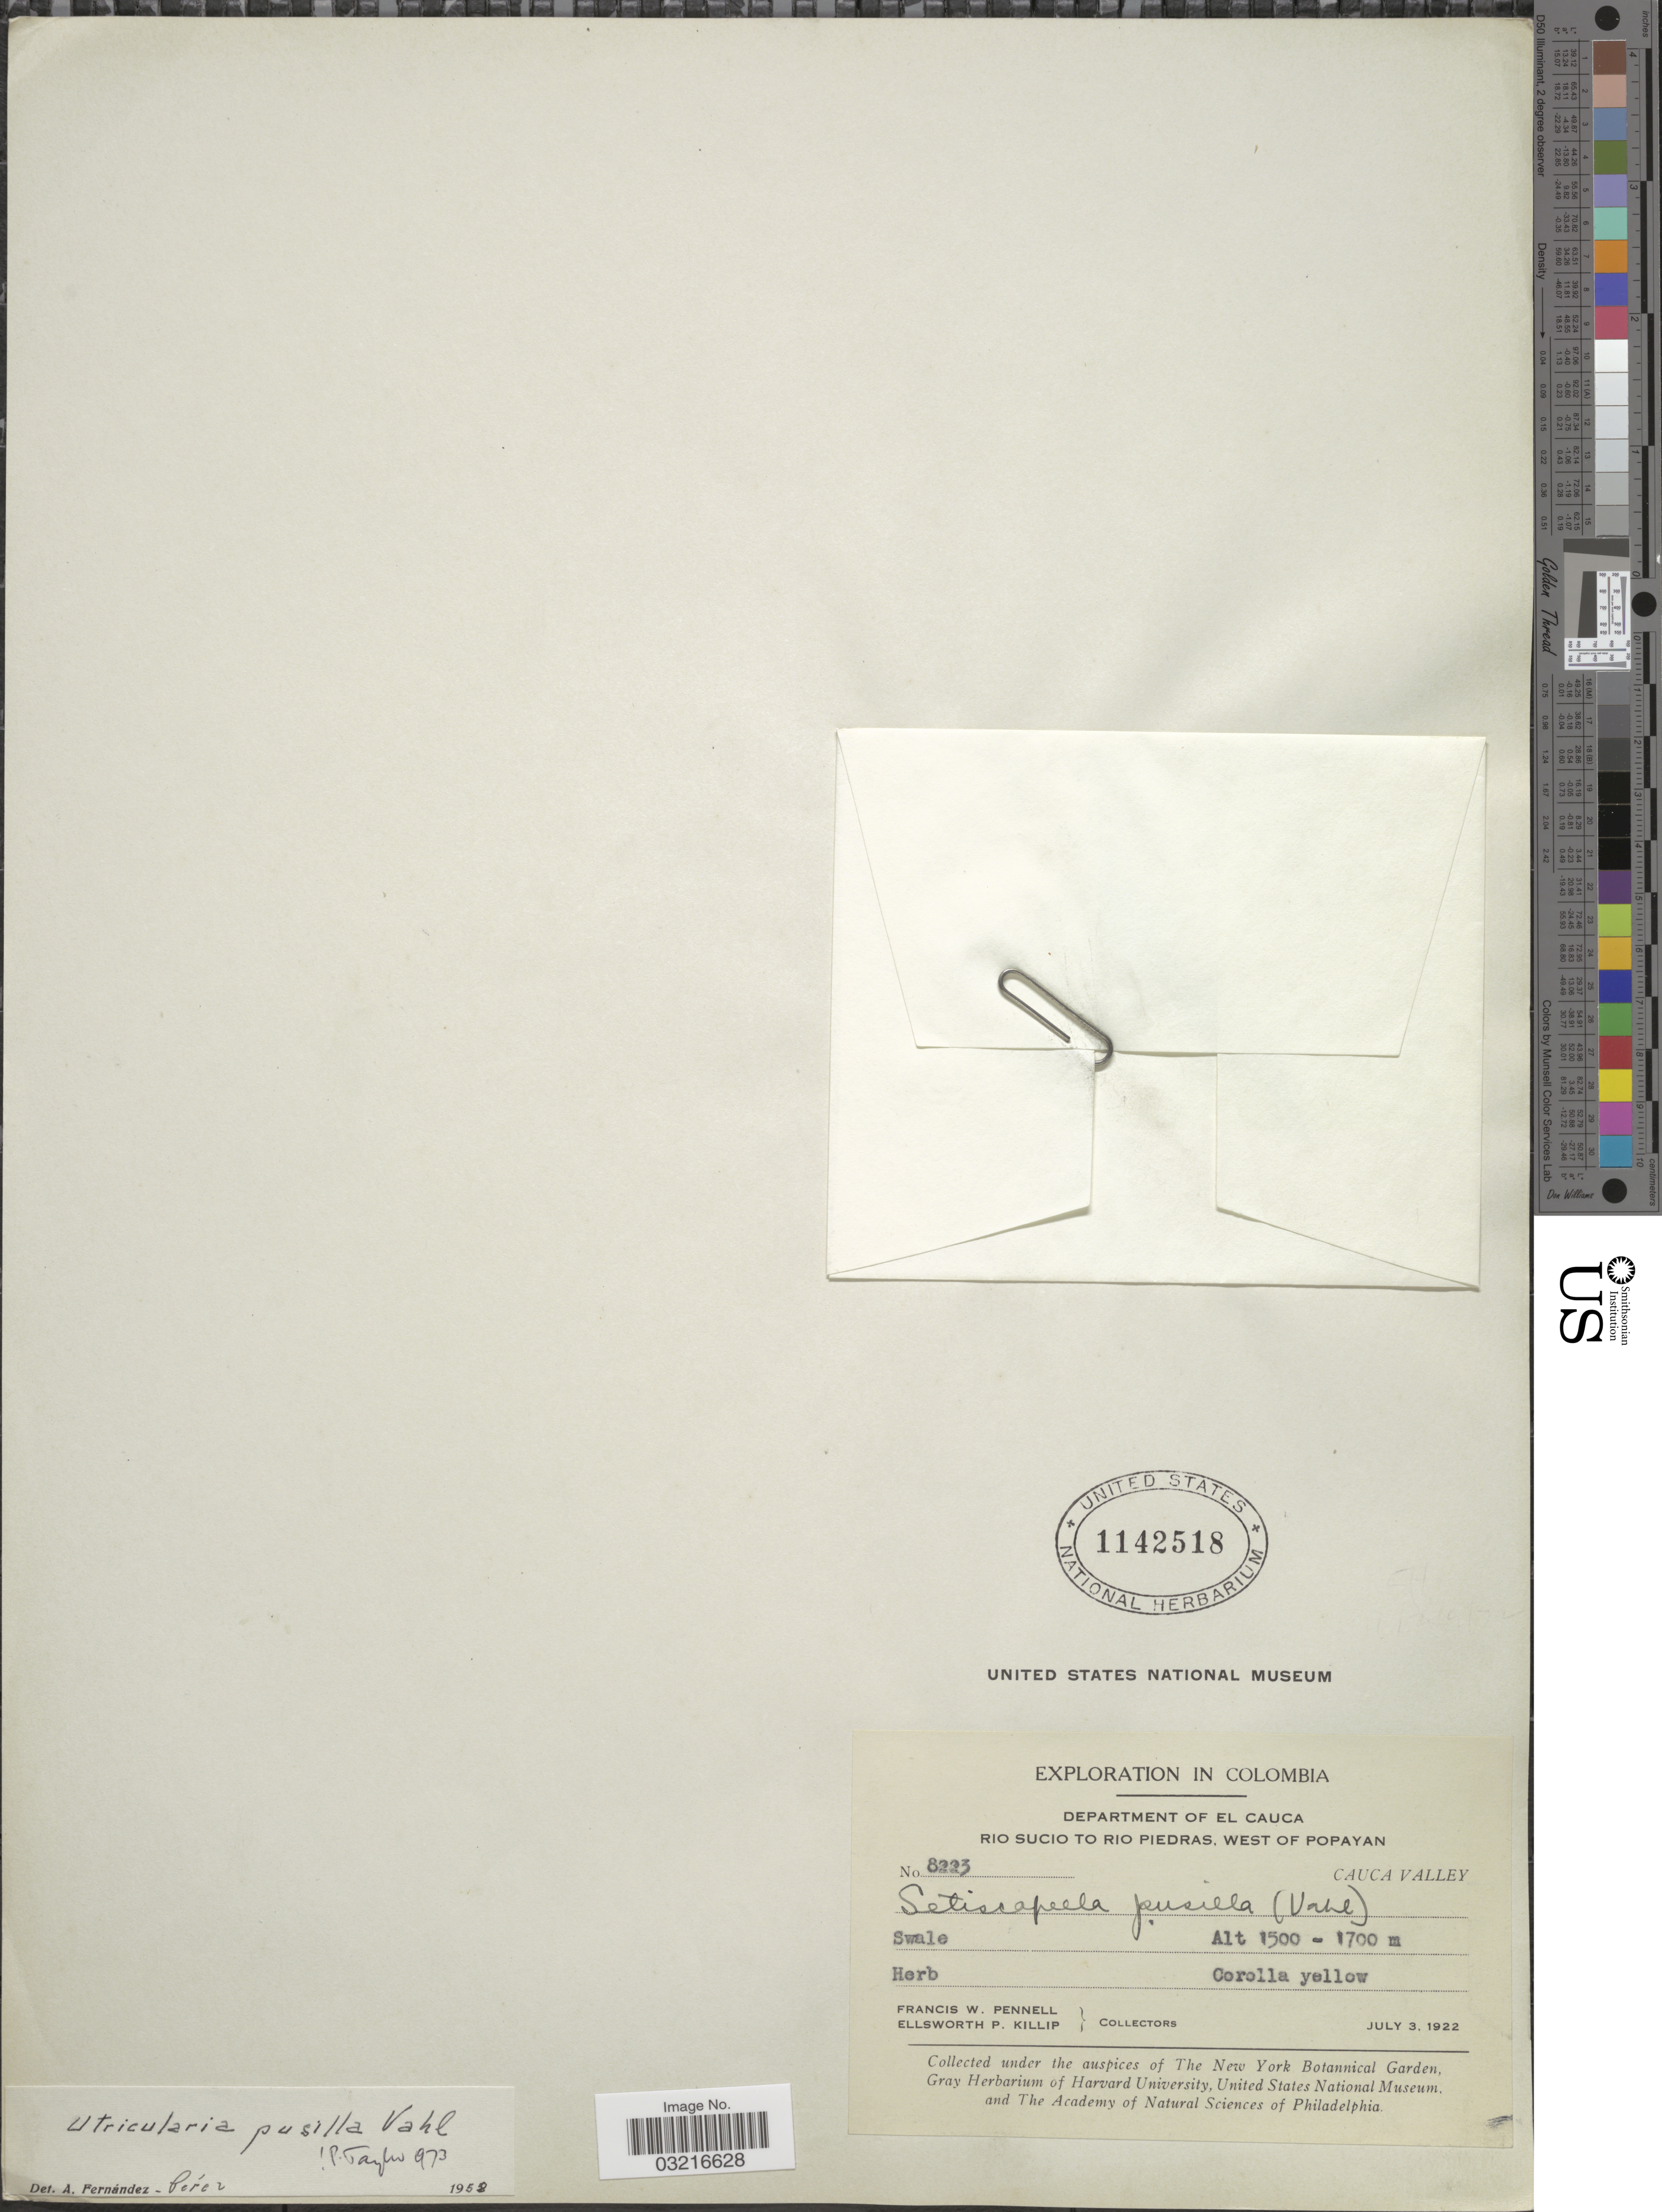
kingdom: Plantae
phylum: Tracheophyta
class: Magnoliopsida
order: Lamiales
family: Lentibulariaceae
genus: Utricularia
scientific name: Utricularia pusilla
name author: Vahl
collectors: F. W. Pennell & E. P. Killip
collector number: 8223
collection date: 1922-07-03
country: Colombia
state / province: Cauca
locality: Department of El Cauca, Rio Sucio to Rio Piedras, West of Popayan, Cauca Valley.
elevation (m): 1500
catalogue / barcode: US 1142518